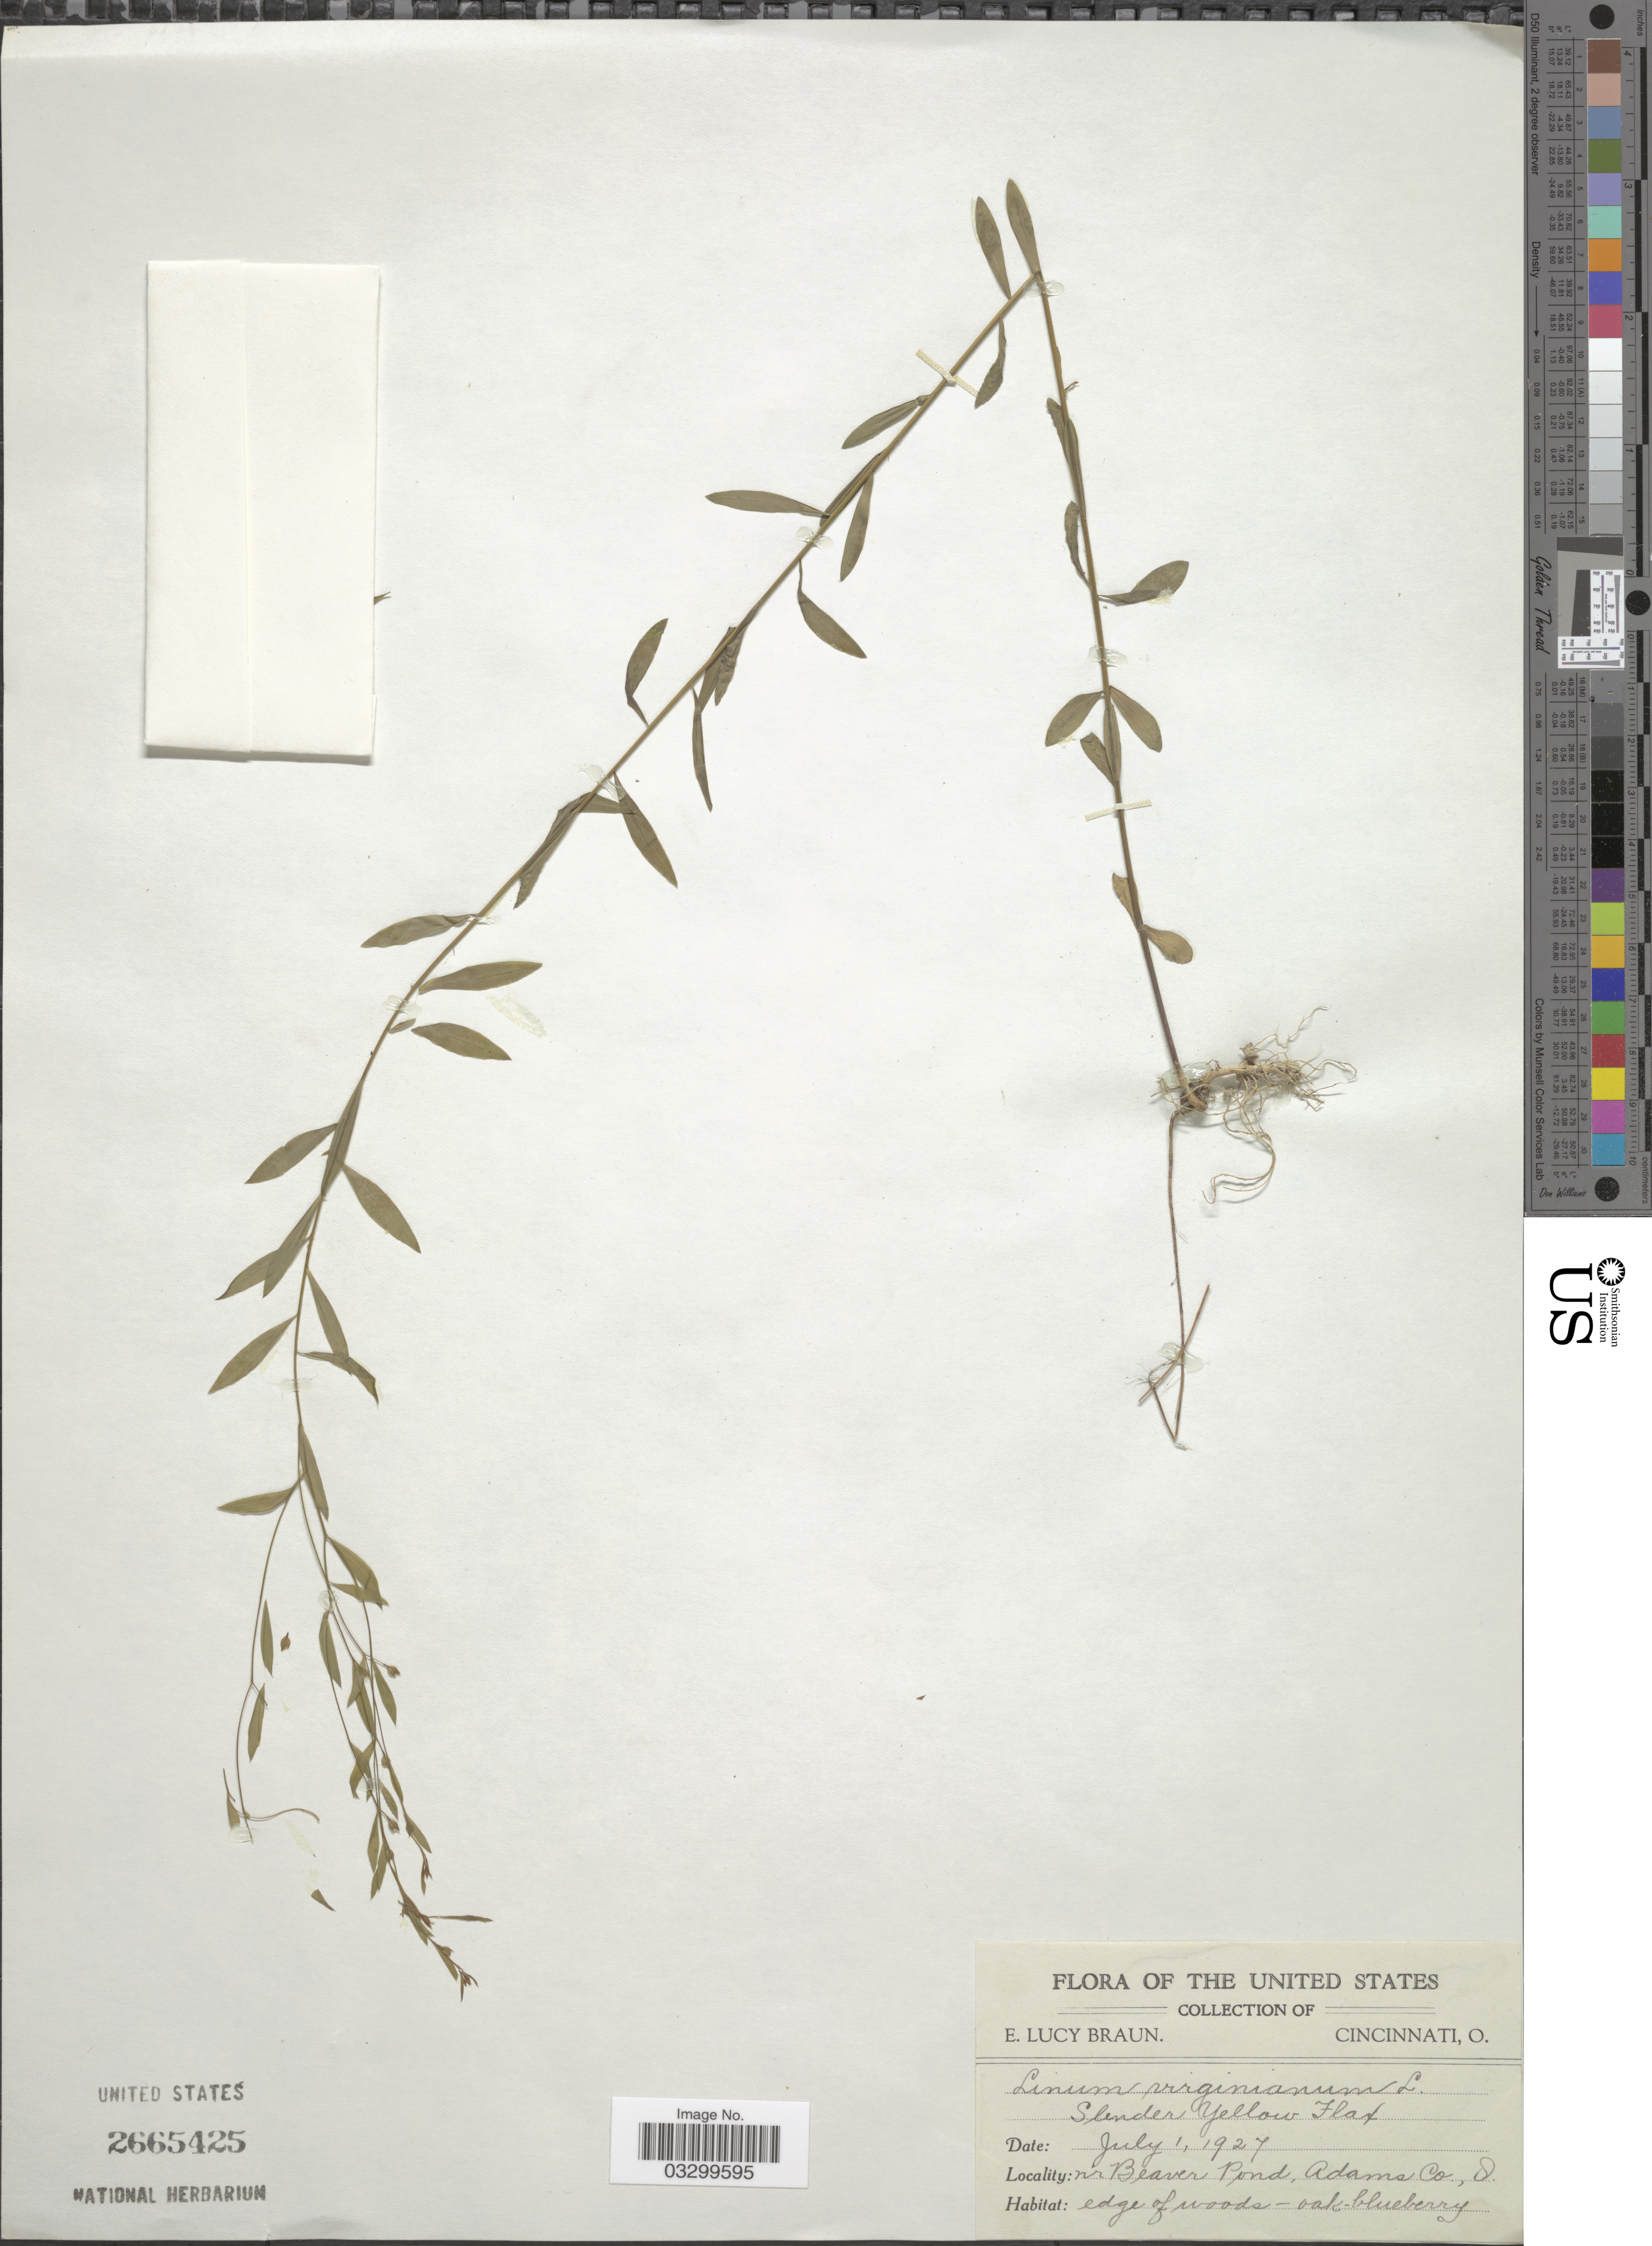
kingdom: Plantae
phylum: Tracheophyta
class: Magnoliopsida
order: Malpighiales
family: Linaceae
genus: Linum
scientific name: Linum virginianum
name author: L.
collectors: E. L. Braun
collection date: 1927-07-01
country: United States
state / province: Ohio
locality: Nr Beaver Pond, Adams Co.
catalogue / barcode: US 2665425